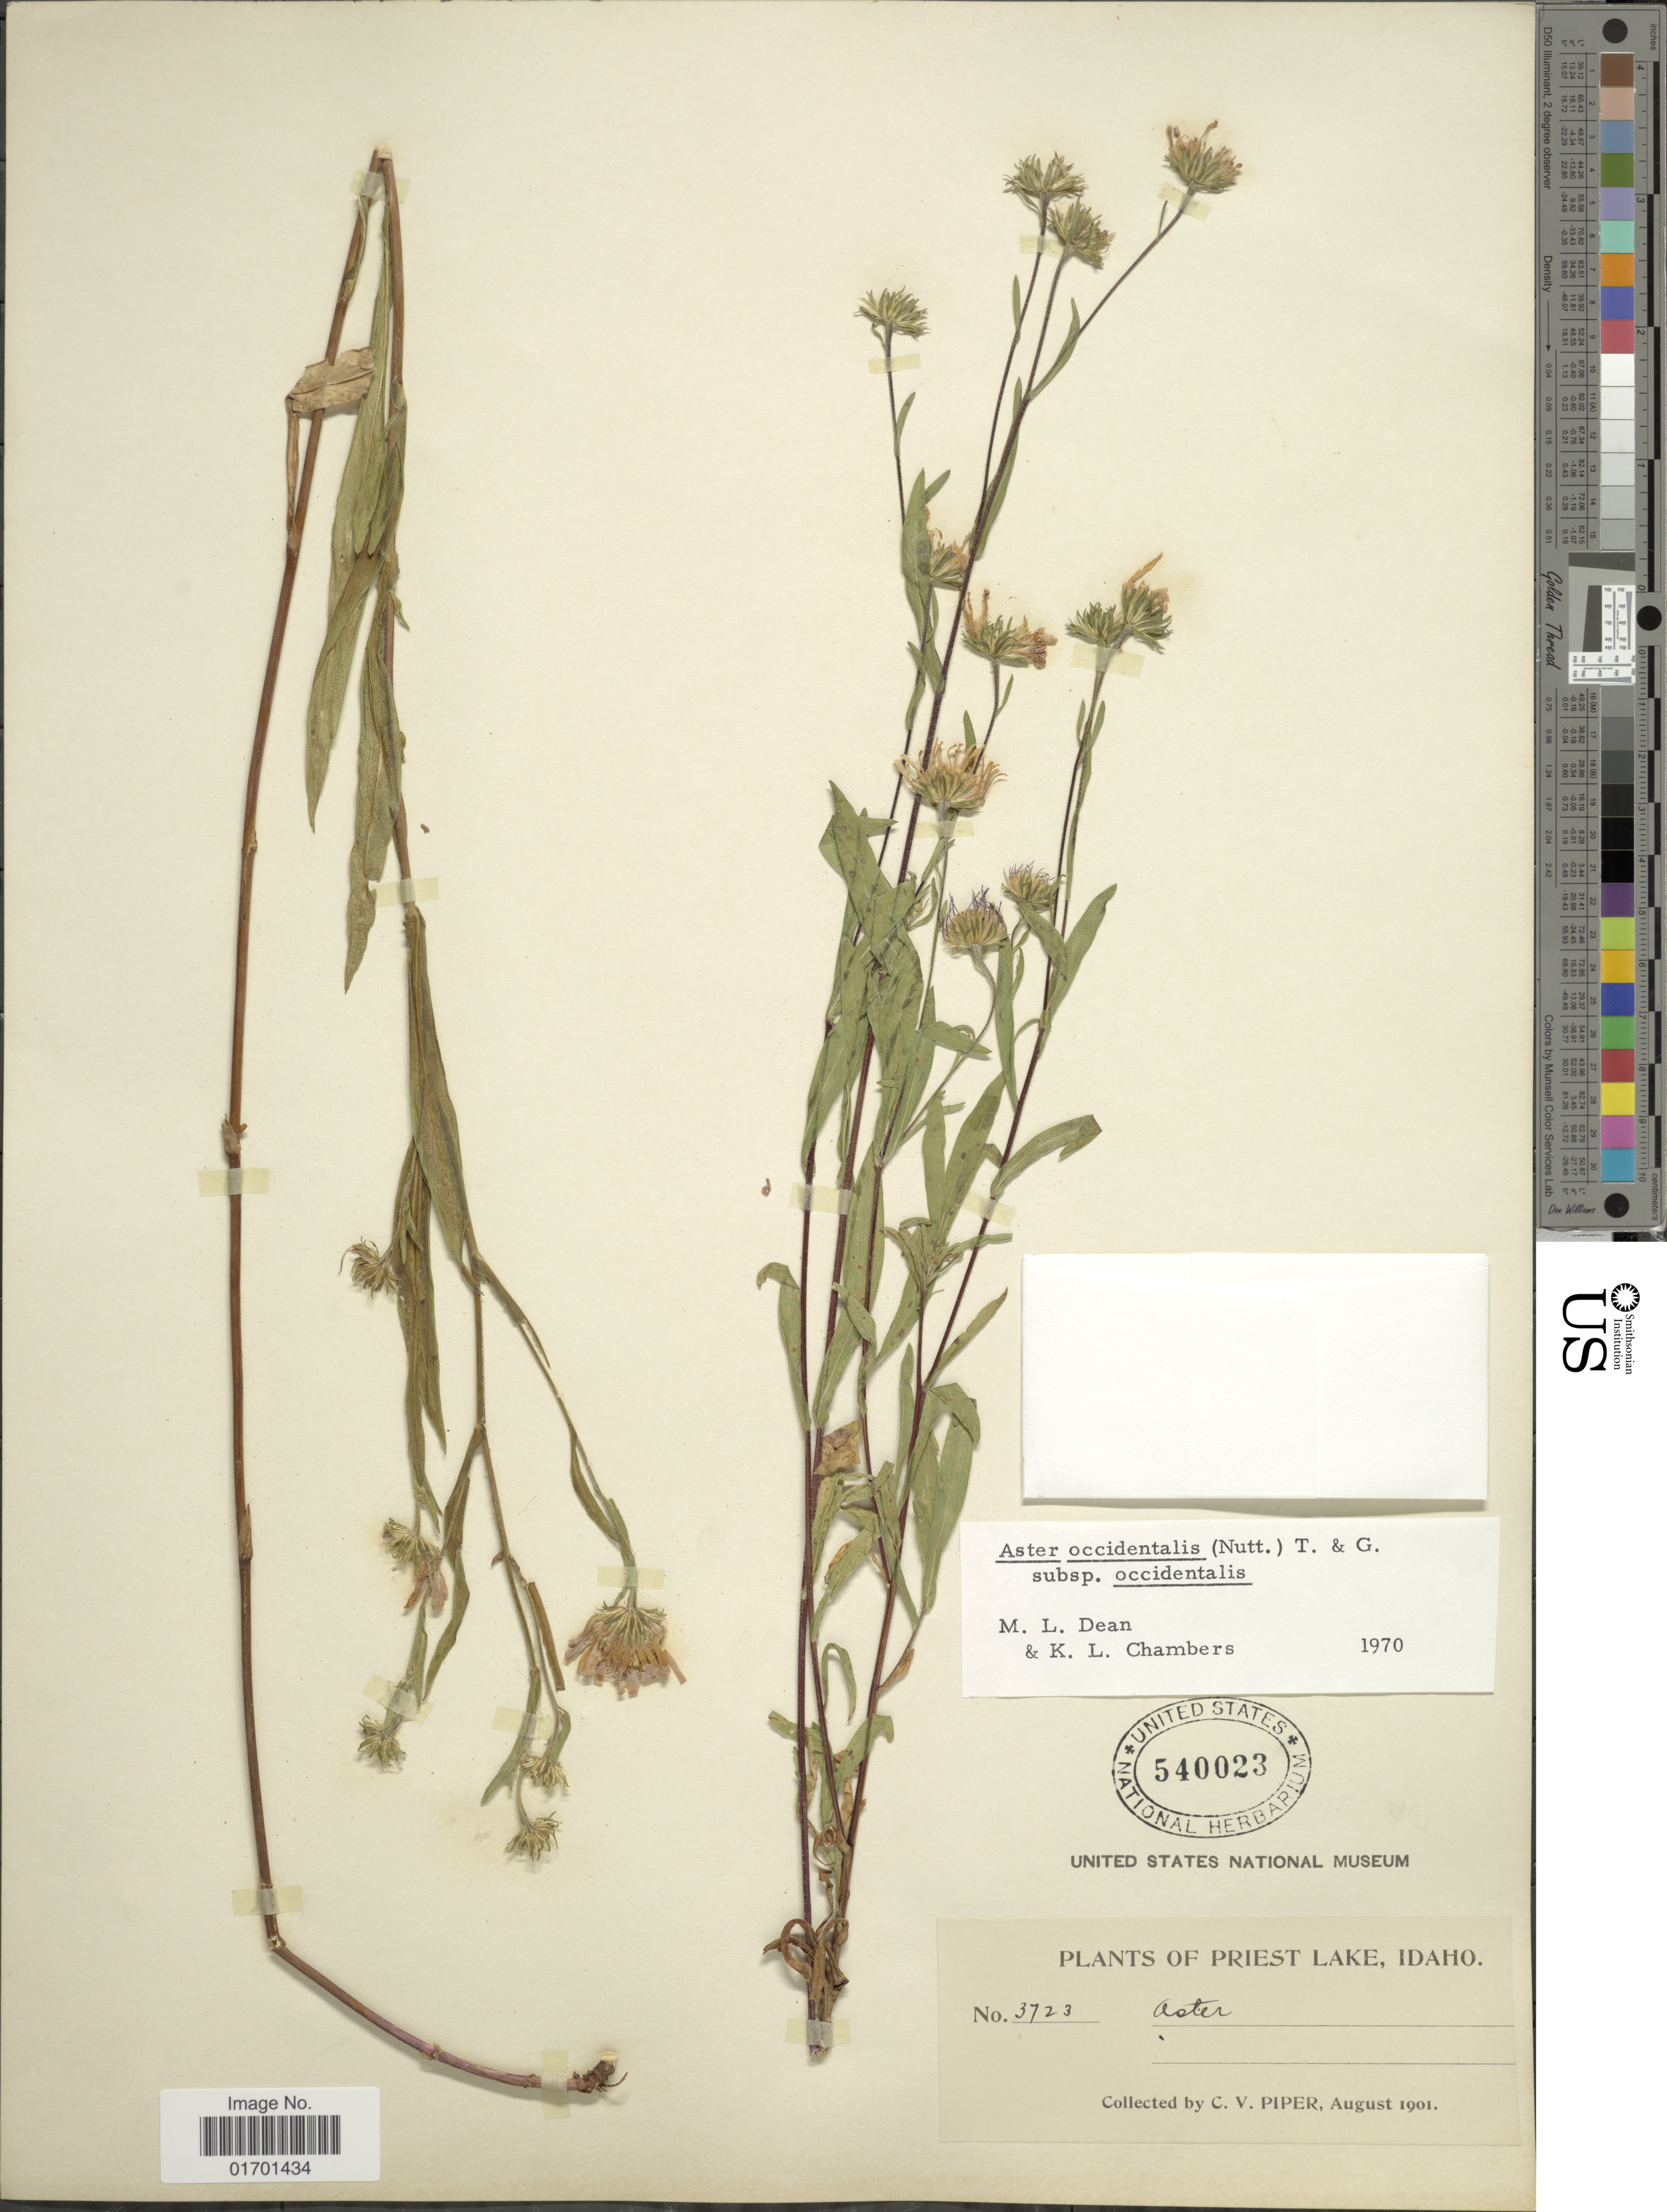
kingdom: Plantae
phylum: Tracheophyta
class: Magnoliopsida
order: Asterales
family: Asteraceae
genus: Symphyotrichum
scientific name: Symphyotrichum spathulatum var. spathulatum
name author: (Lindl.) G.L. Nesom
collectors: C. V. Piper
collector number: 3723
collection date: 1901-08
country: United States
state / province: Idaho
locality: Priest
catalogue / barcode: US 540023